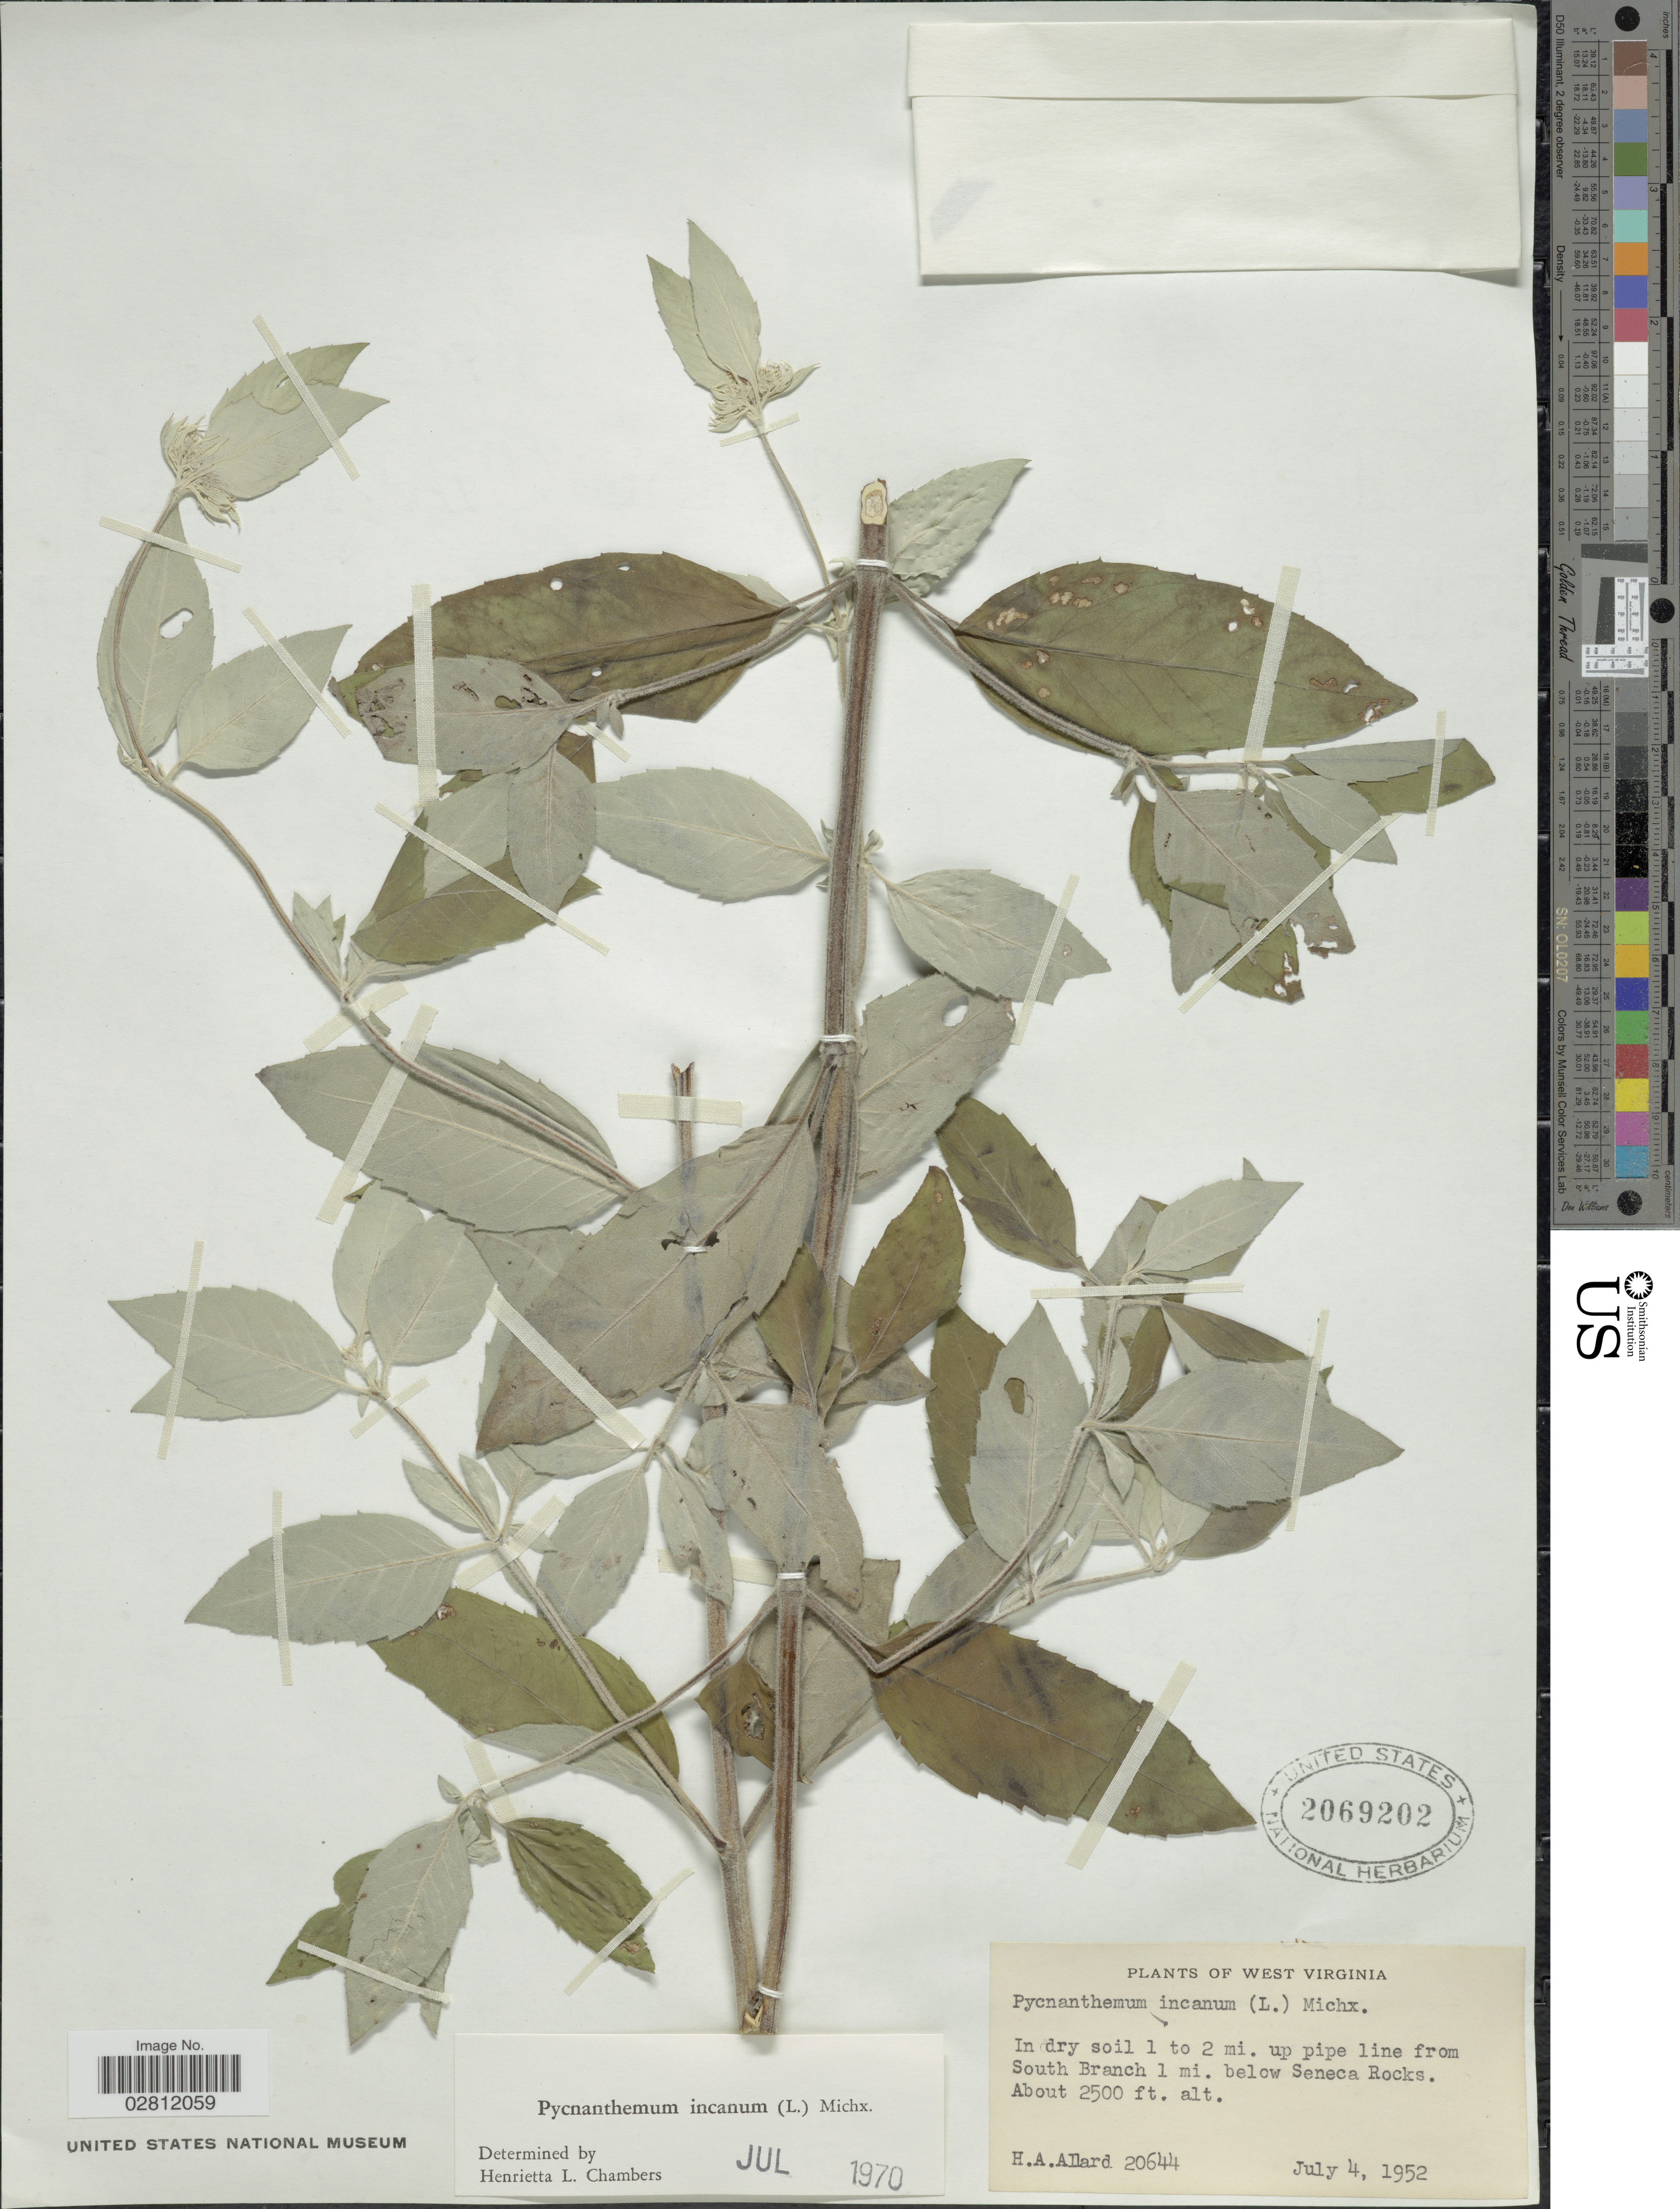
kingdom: Plantae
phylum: Tracheophyta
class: Magnoliopsida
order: Lamiales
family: Lamiaceae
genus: Pycnanthemum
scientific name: Pycnanthemum incanum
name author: (L.) Michx.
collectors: H. A. Allard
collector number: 20644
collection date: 1952-07-04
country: United States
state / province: West Virginia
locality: In dry soil 1 to 2 mi. up pipe line from South Branch 1 mi. below Seneca Rocks.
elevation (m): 762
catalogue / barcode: US 2069202